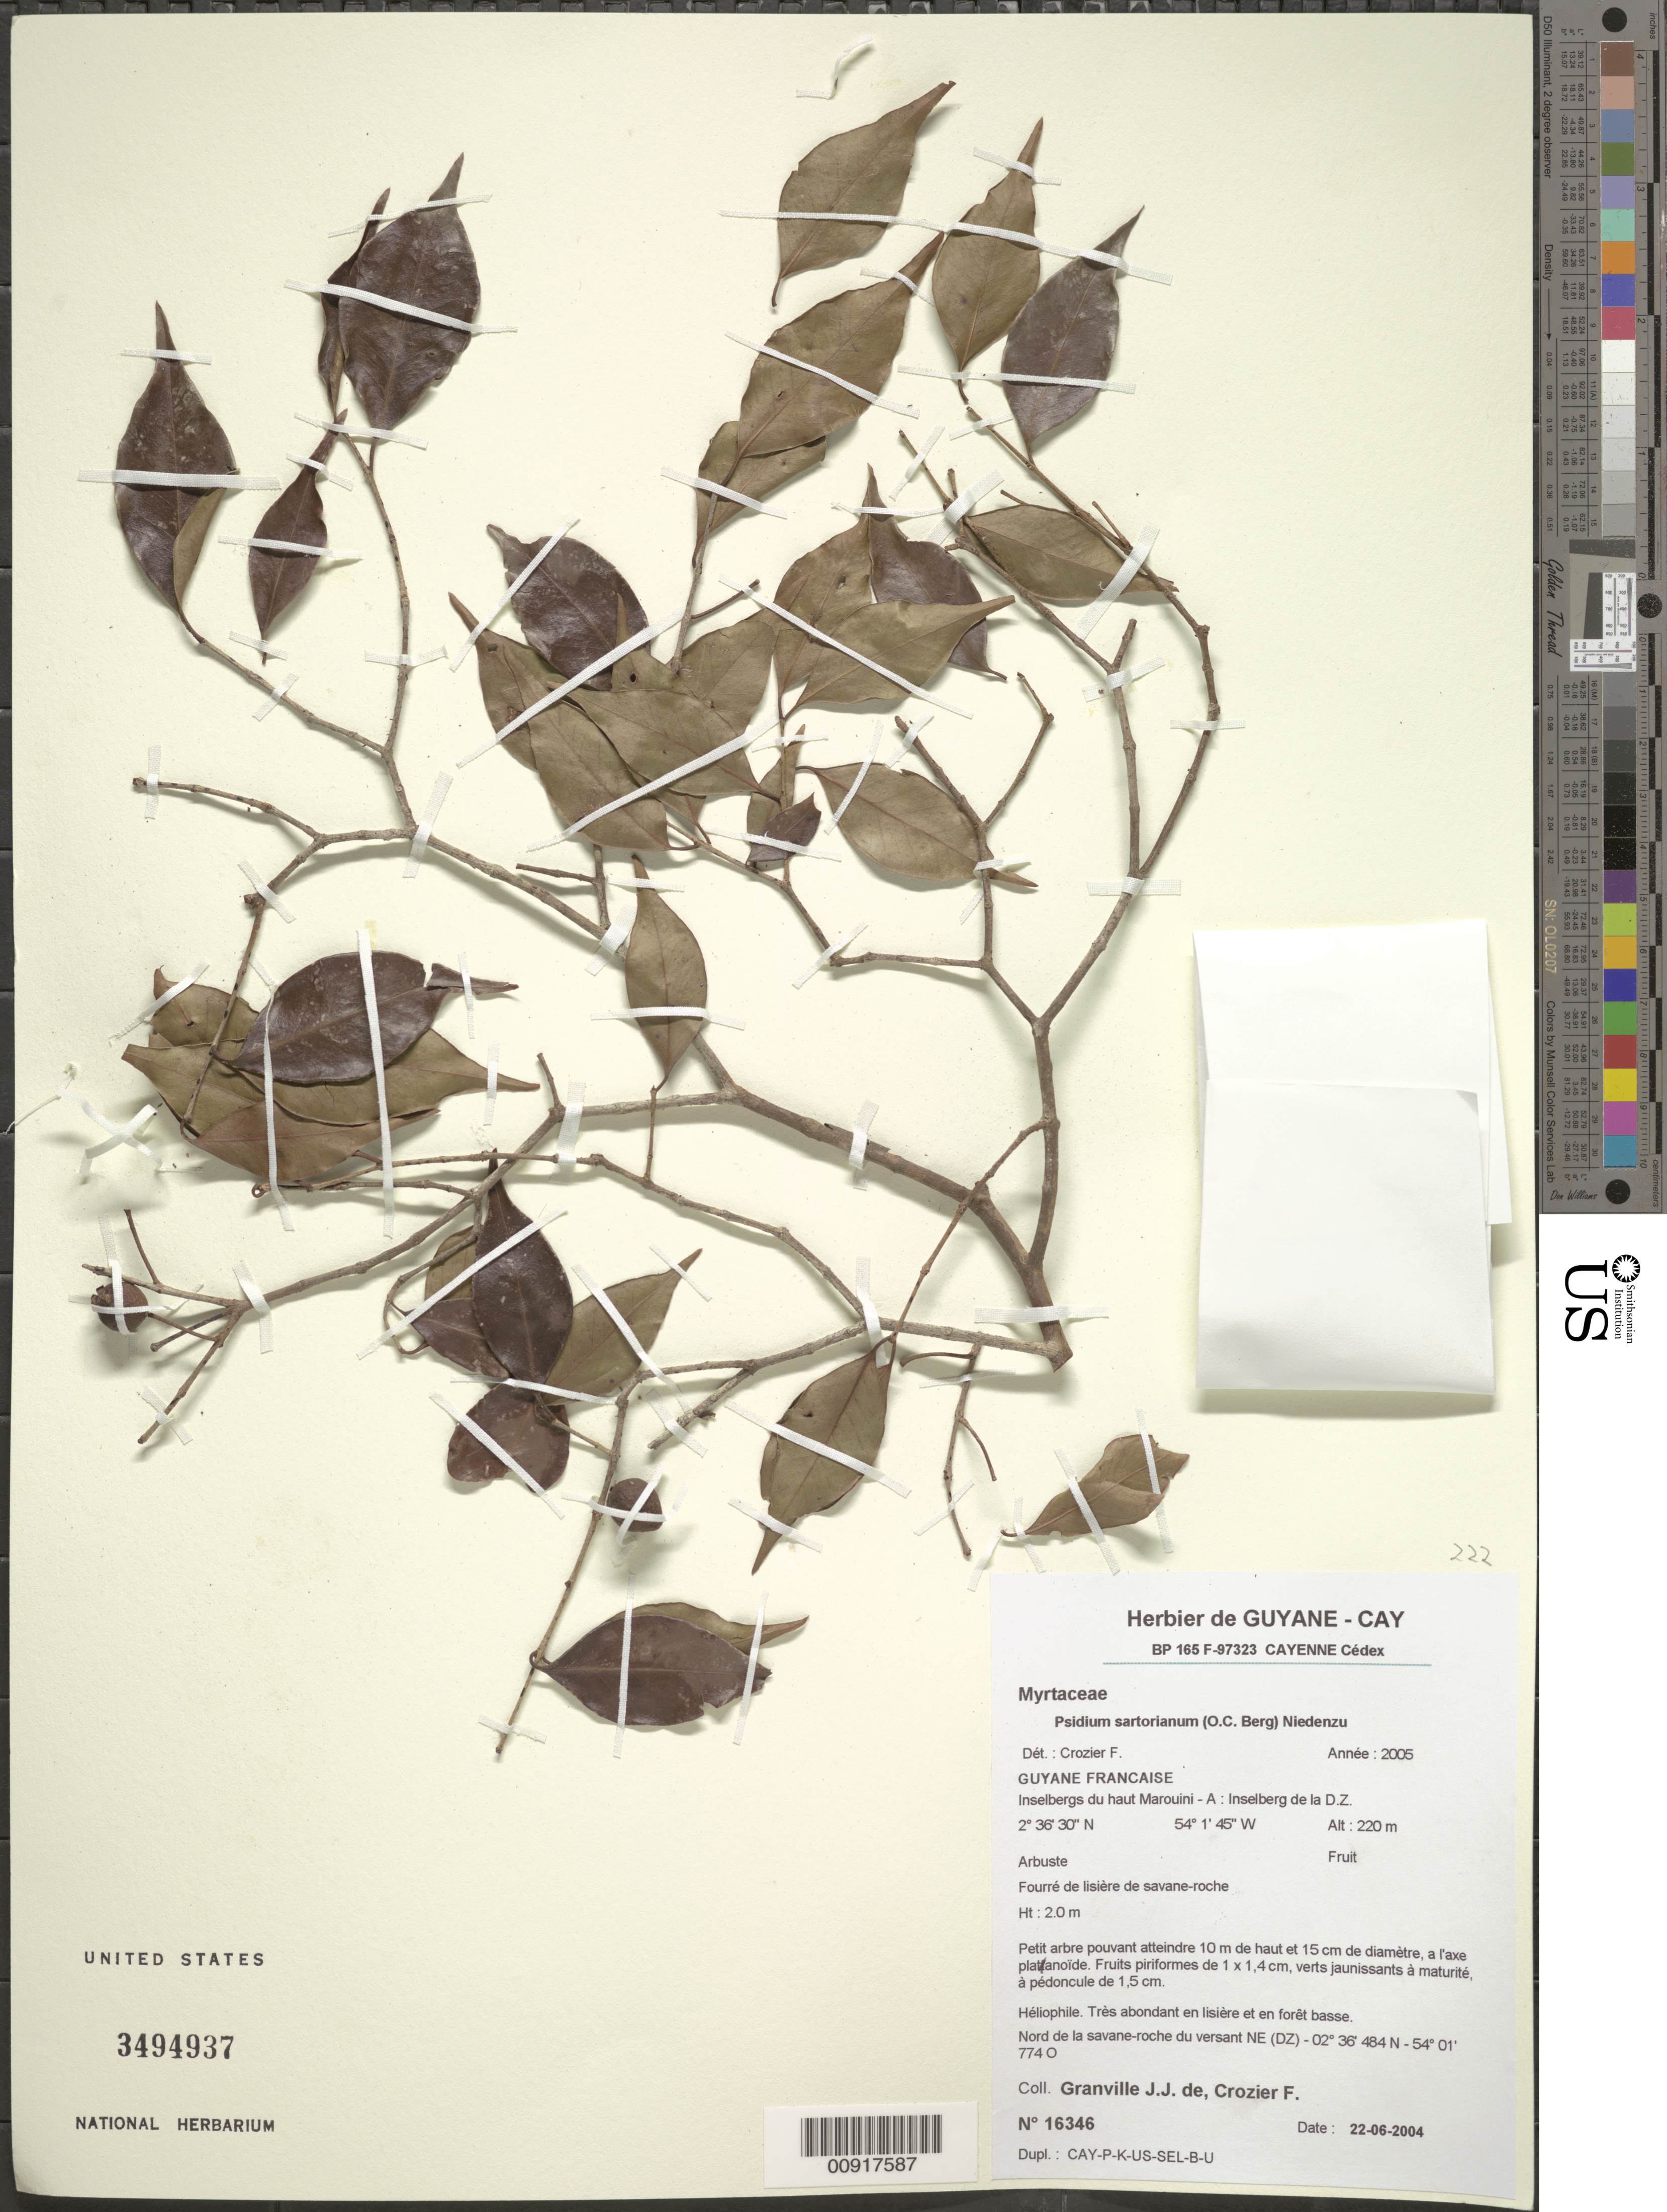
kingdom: Plantae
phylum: Tracheophyta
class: Magnoliopsida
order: Myrtales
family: Myrtaceae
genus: Psidium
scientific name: Psidium sartorianum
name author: (O. Berg) Nied.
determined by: Crozier, F.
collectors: J.-J. de Granville & F. Crozier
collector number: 16346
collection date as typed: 22-Jun-04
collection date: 2004-06-22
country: French Guiana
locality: Haut Marouini-A; Inselberg de la D.Z.; Nord de la savane-roche du versant NE (DZ) - 2º36'484"N - 54º01'774"O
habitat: Heliophile. Tres abondant en lisiere et en foret basse. Fourre de lisiere de savane-roche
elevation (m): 220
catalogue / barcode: US 3494937